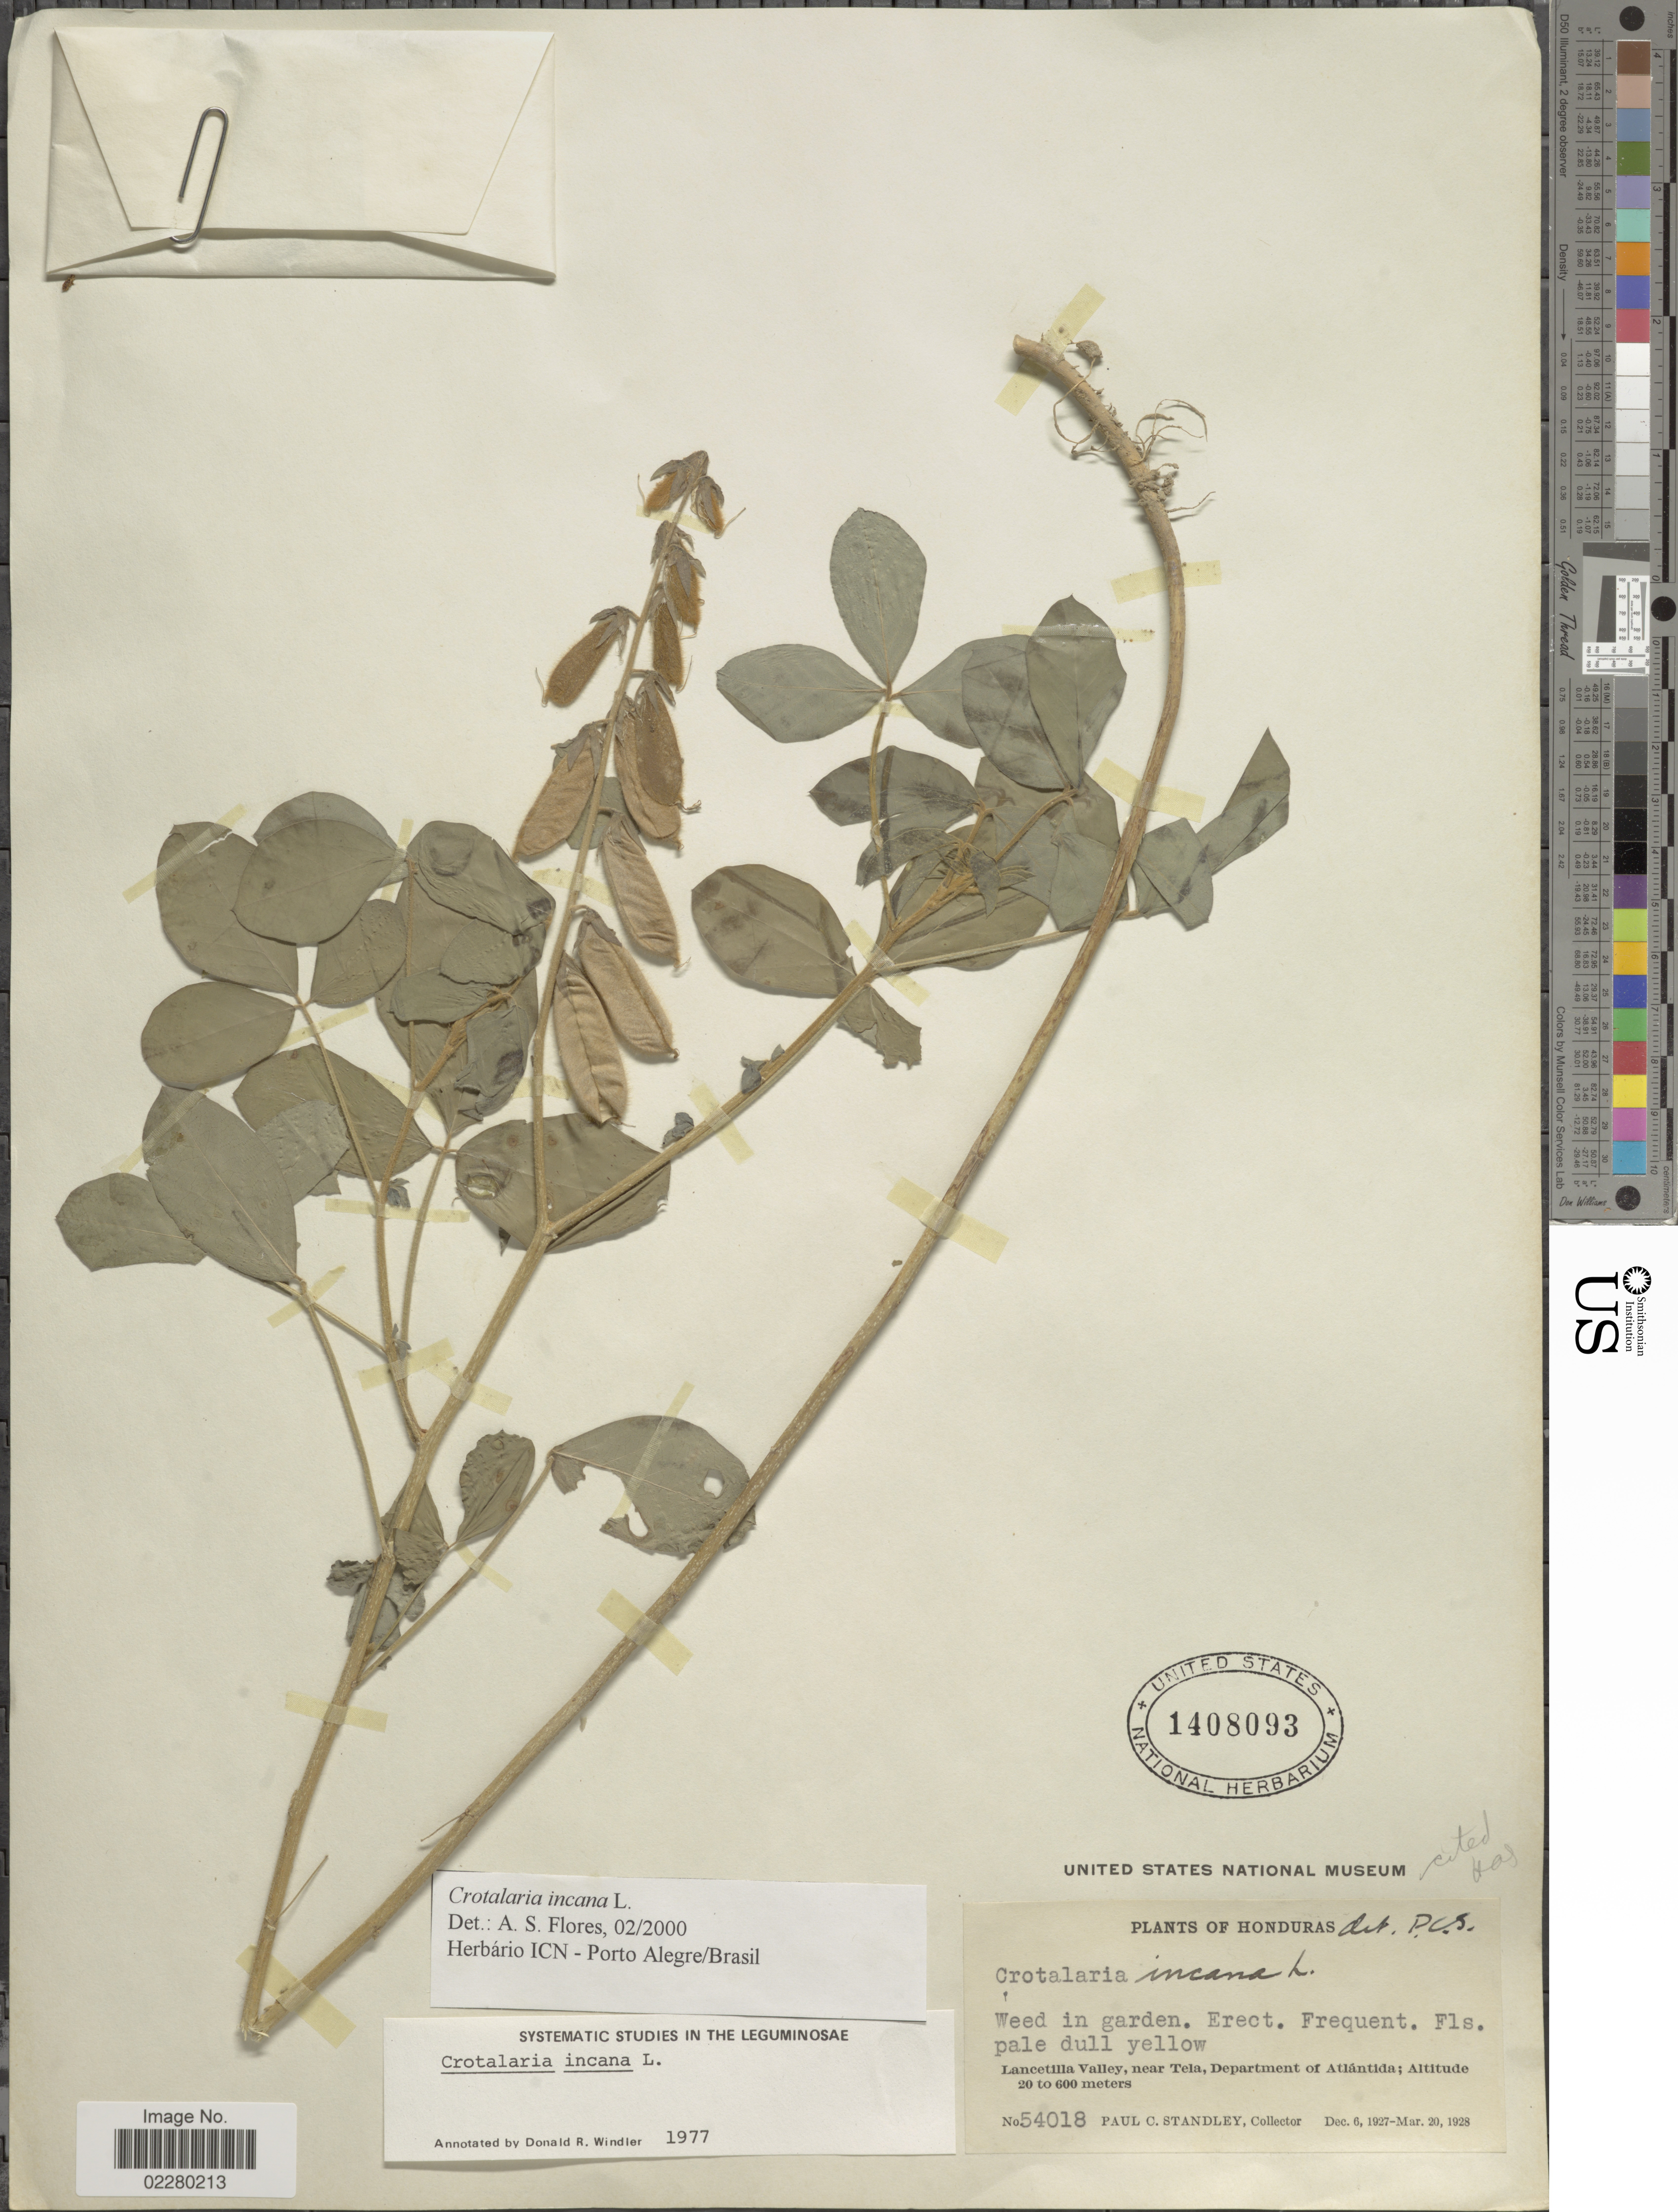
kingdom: Plantae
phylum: Tracheophyta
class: Magnoliopsida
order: Fabales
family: Fabaceae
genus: Crotalaria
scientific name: Crotalaria incana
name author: L.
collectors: P. C. Standley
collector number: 54018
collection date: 1927-12-06/1928-03-20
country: Honduras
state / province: Atlántida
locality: Lancetilla Valley, near Tela, Department of Atlántida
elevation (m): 20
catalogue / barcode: US 1408093